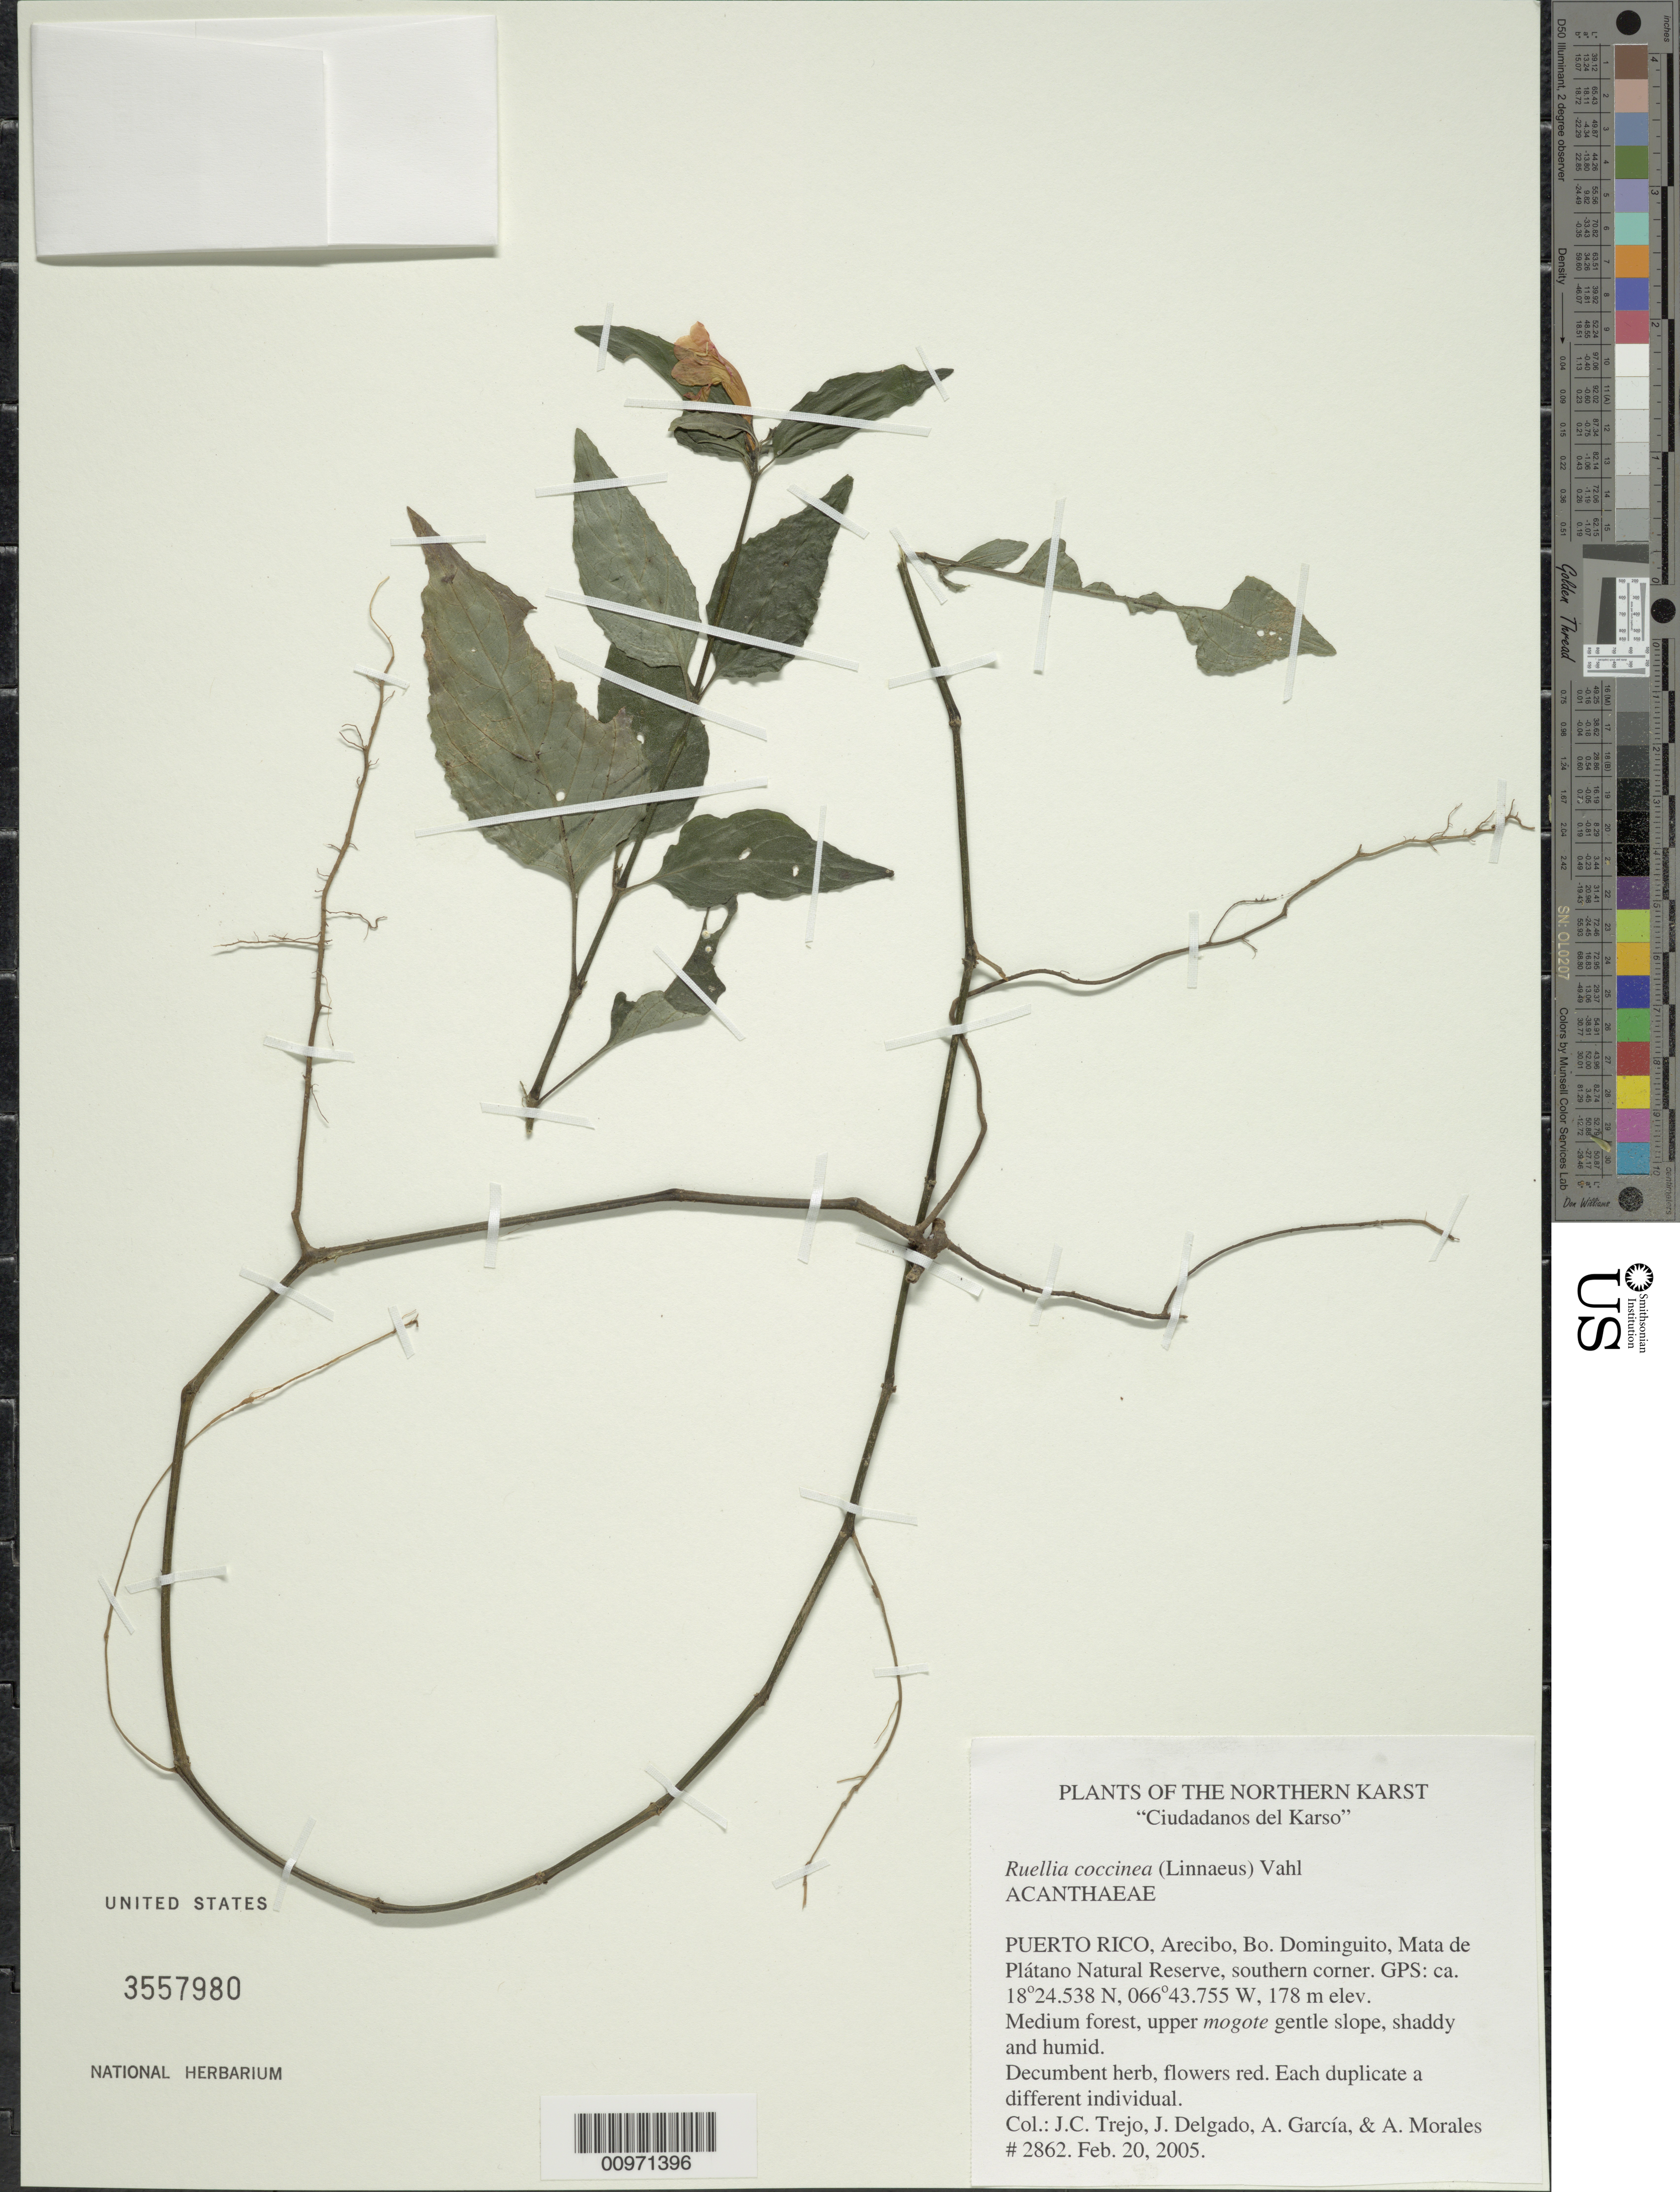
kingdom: Plantae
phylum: Tracheophyta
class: Magnoliopsida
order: Lamiales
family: Acanthaceae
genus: Ruellia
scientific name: Ruellia coccinea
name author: (L.) Vahl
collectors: J. C. Trejo-Torres, J. Delgado, A. García & A. Morales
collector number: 2862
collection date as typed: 20 Feb 2005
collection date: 2005-02-20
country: Puerto Rico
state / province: Arecibo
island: Puerto Rico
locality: Arecibo, Bo. Dominguito, Mata de Plátano Natural Reserve, southern corner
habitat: Medium forest, upper mogote gentle slope, shady and humid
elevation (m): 178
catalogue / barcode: US 3557980